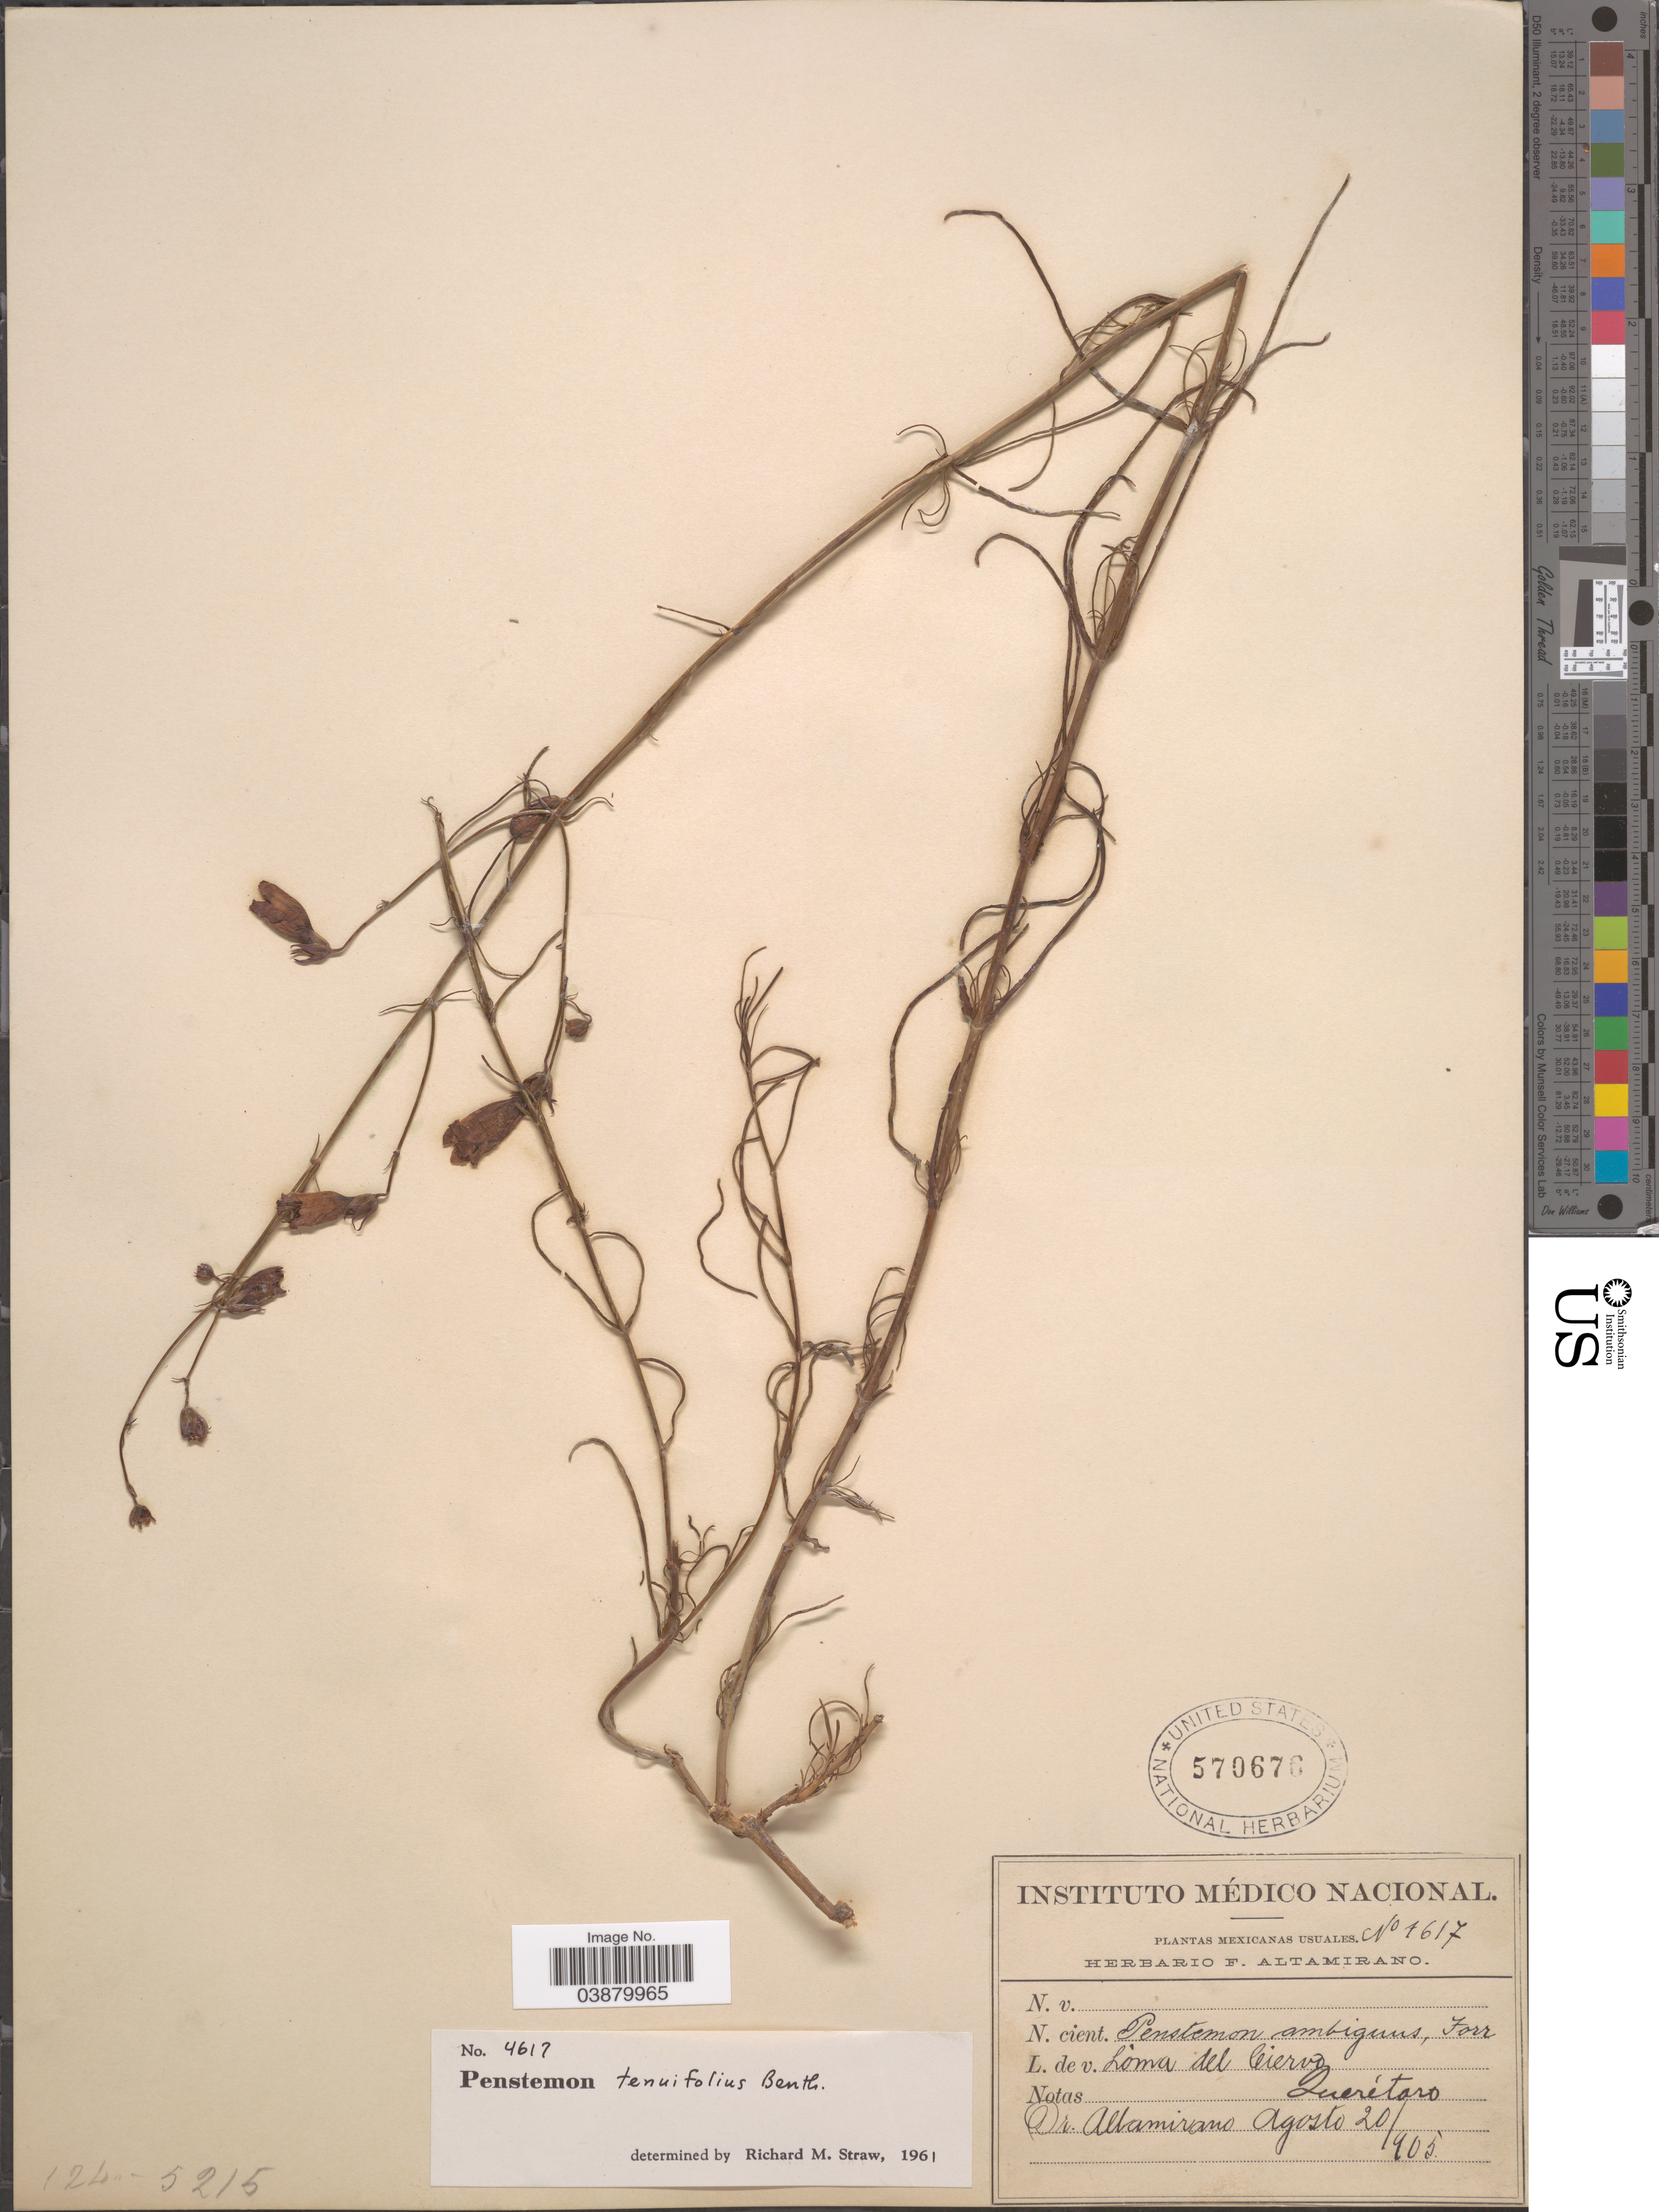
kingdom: Plantae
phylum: Tracheophyta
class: Magnoliopsida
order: Lamiales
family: Plantaginaceae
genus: Penstemon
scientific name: Penstemon tenuifolius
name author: Benth.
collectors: F. Altamirano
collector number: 1617*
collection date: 1905-08-20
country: Mexico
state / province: Querétaro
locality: Loma del Ciervo.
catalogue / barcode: US 570676